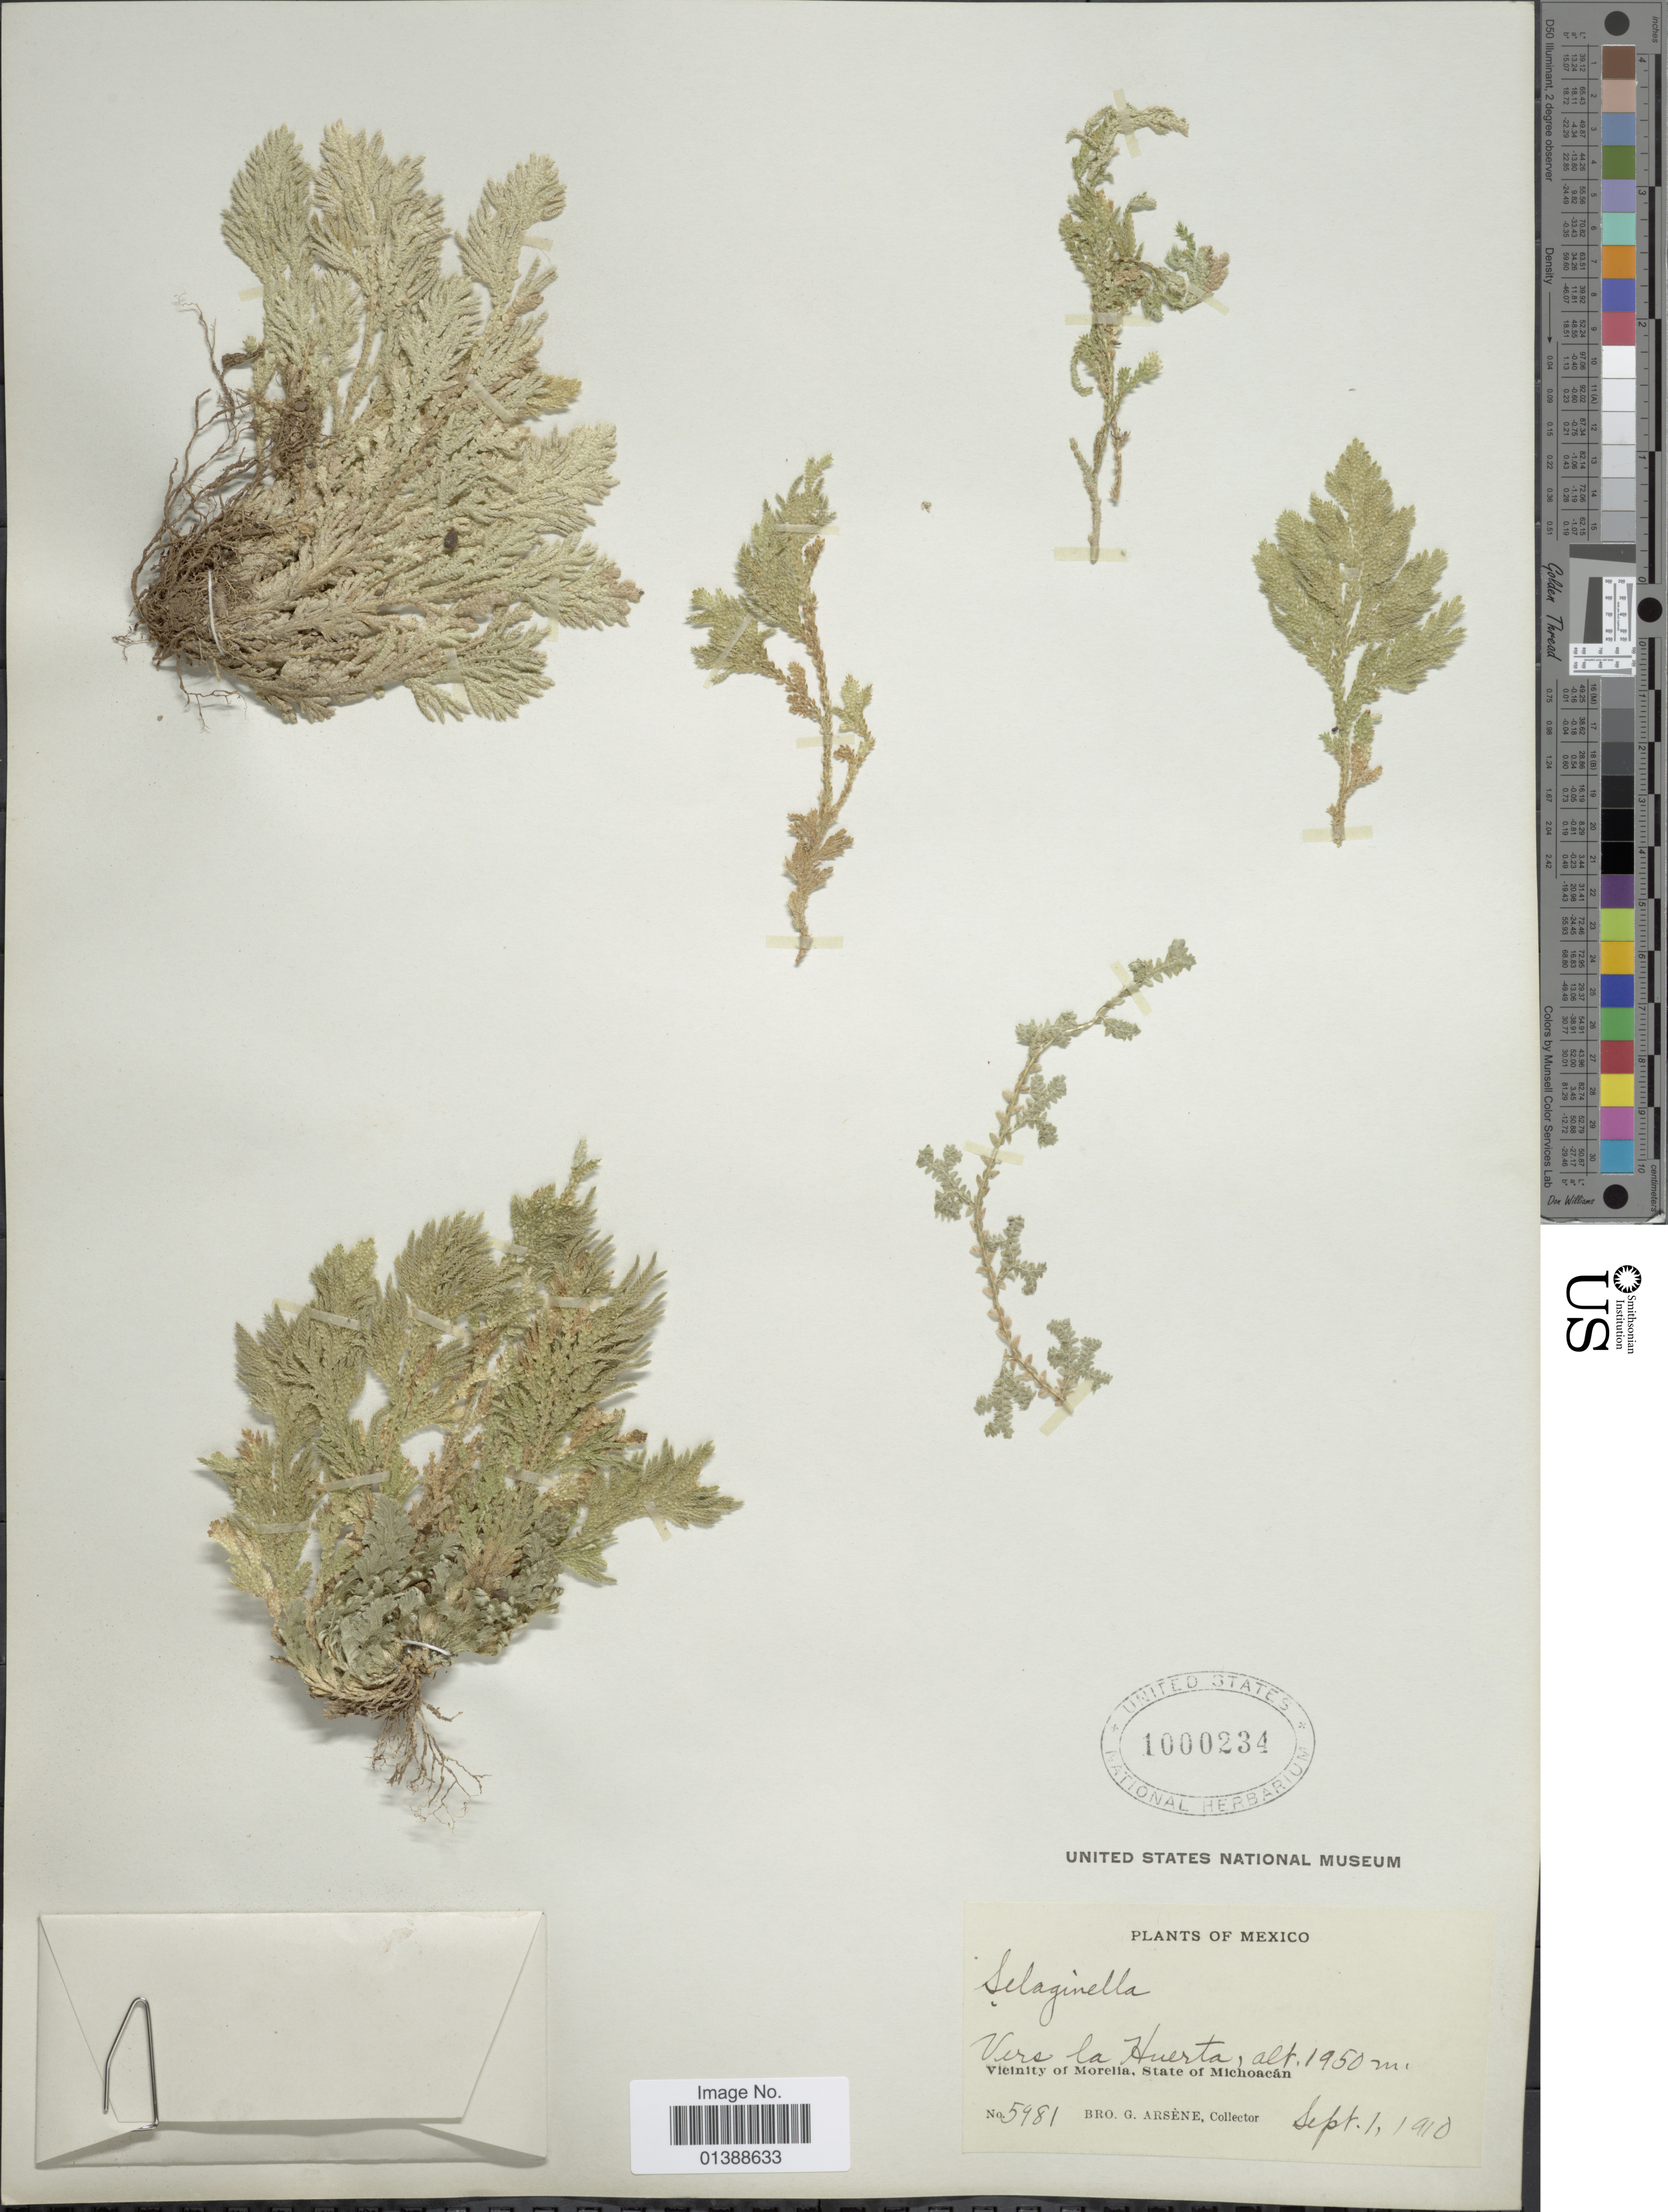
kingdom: Plantae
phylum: Tracheophyta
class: Lycopodiopsida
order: Selaginellales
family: Selaginellaceae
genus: Selaginella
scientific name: Selaginella pallescens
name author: (C. Presl) Spring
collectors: Bro. G. Arsène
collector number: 5981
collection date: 1910-09-01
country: Mexico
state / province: Michoacán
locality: Vers la Huerta, Vicinity of Morelia [Towards La Huerta, Vicinity of Morelia]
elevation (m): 1950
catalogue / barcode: US 1000234